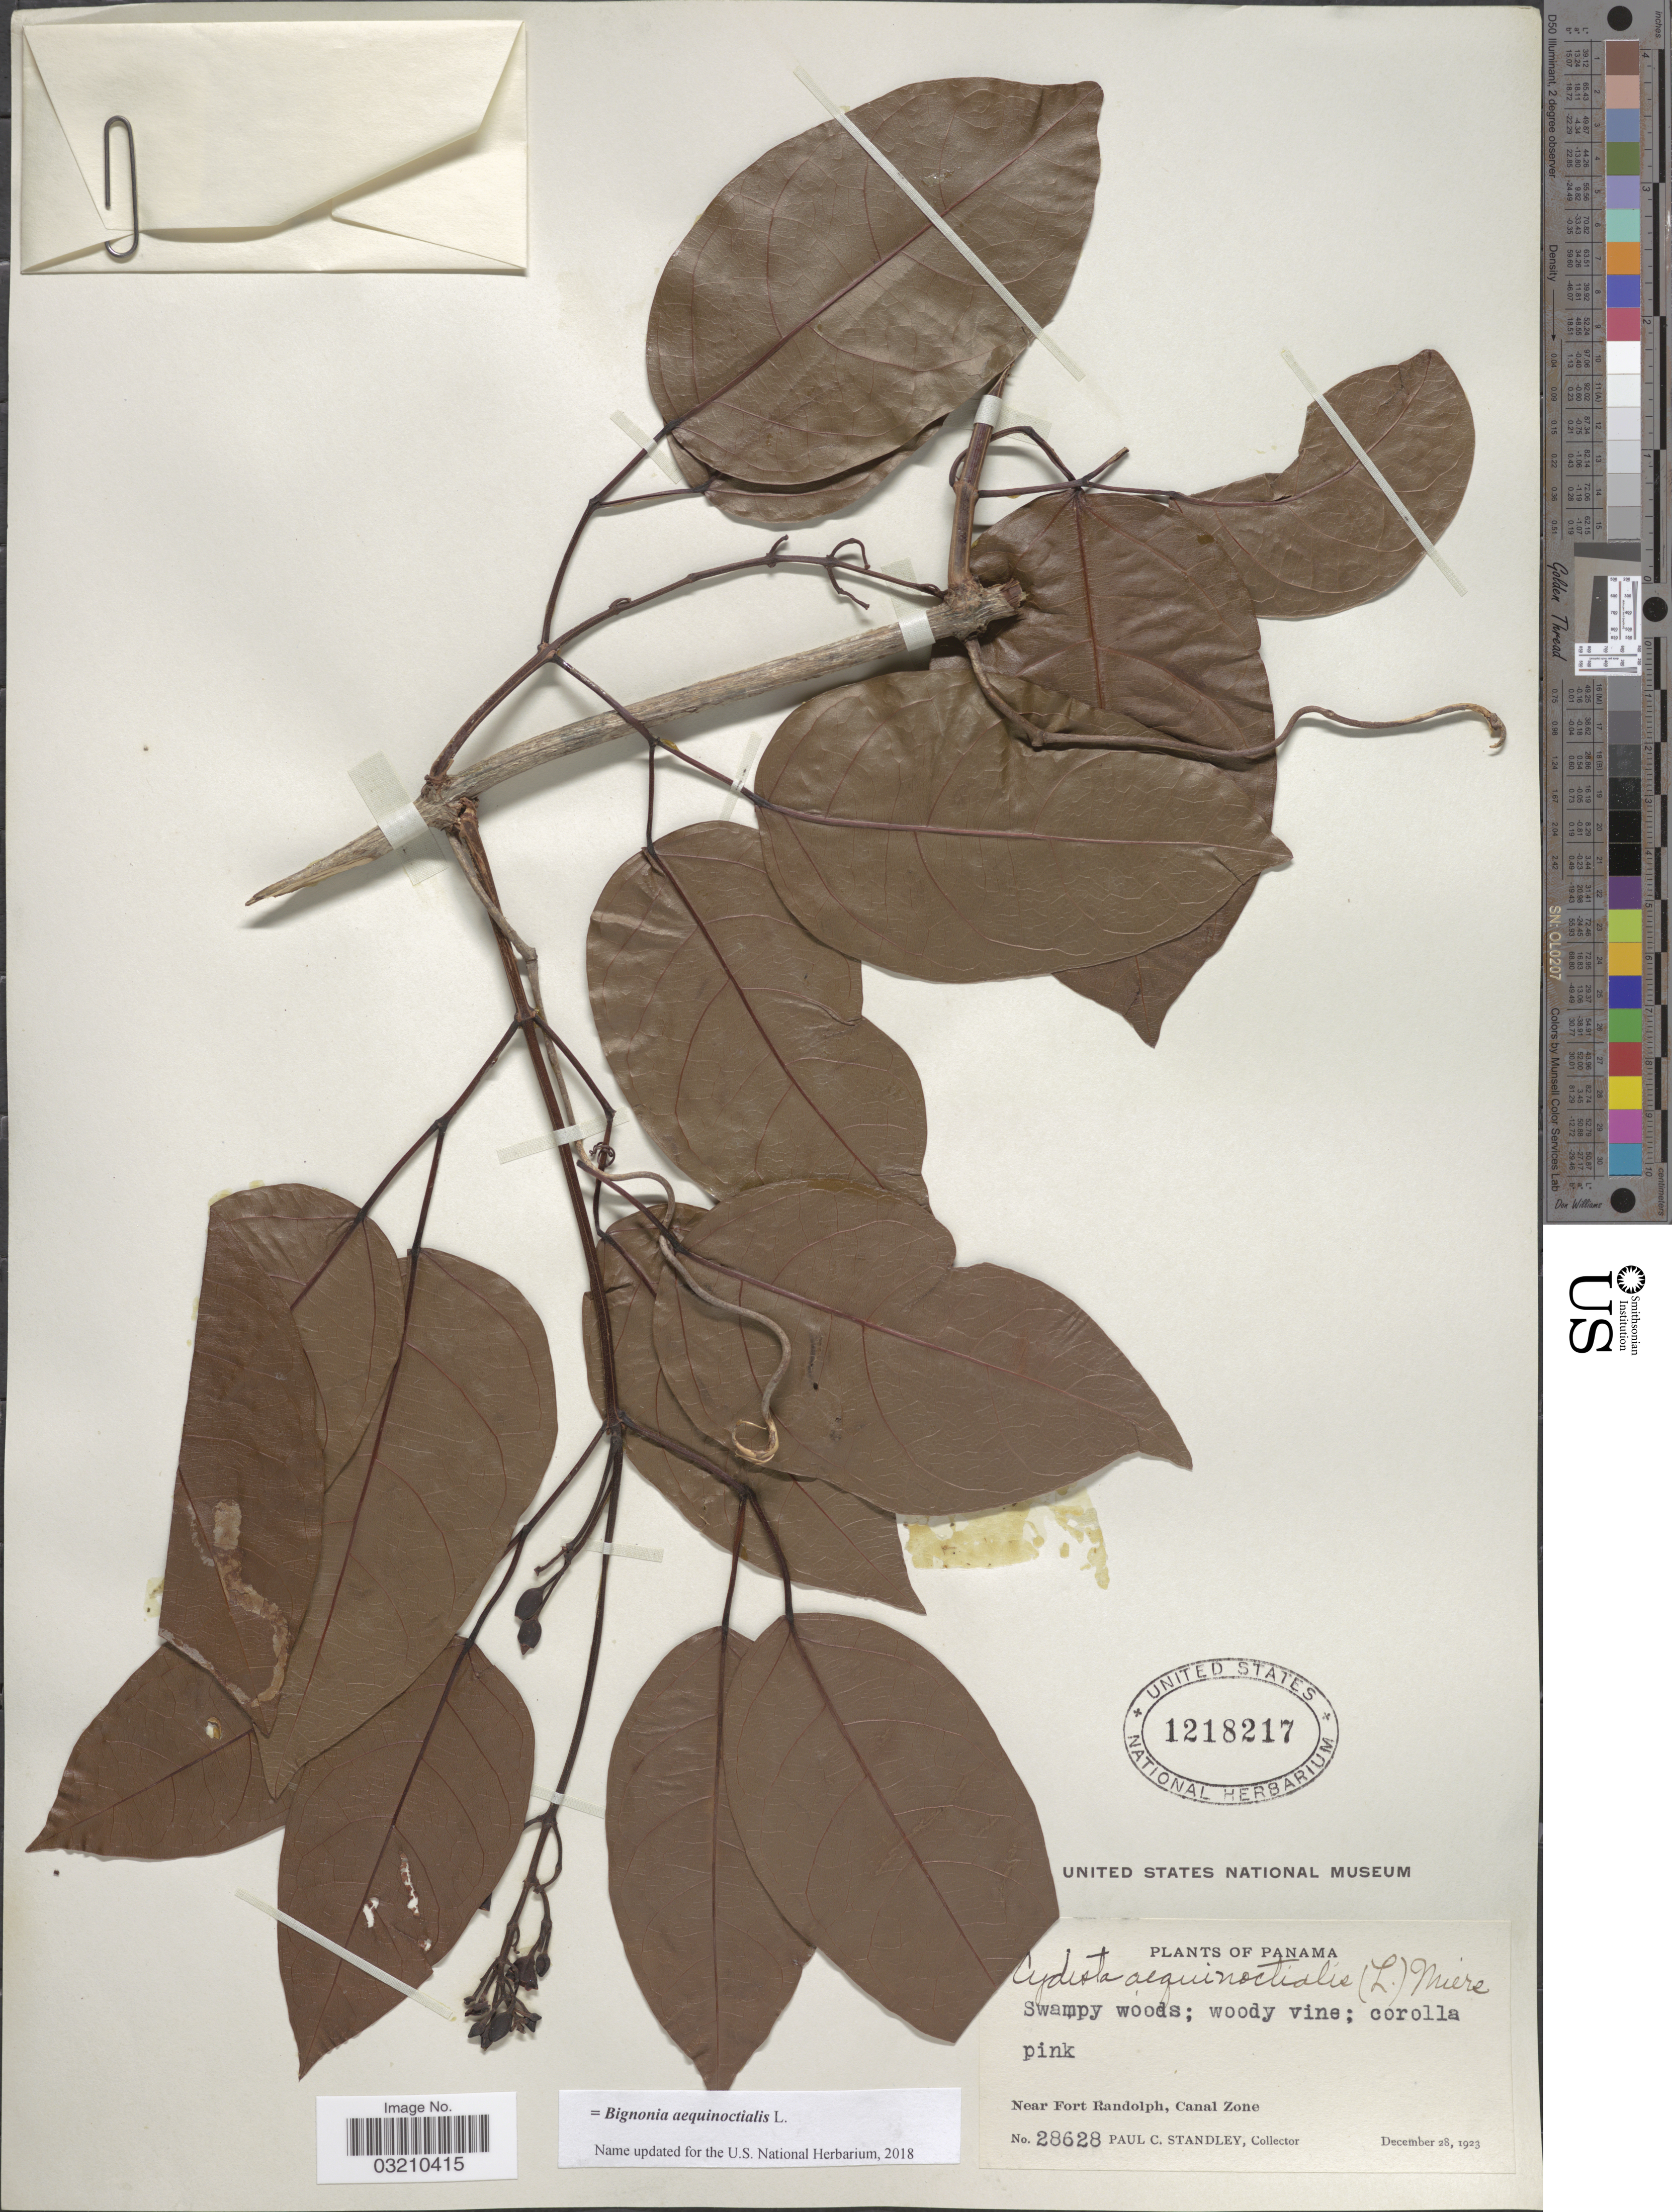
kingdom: Plantae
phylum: Tracheophyta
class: Magnoliopsida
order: Lamiales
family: Bignoniaceae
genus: Bignonia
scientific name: Bignonia aequinoctialis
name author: L.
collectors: P. C. Standley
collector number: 28628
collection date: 1923-12-28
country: Panama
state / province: Colón / Panamá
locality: Near Fort Randolph, Canal Zone.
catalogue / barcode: US 1218217